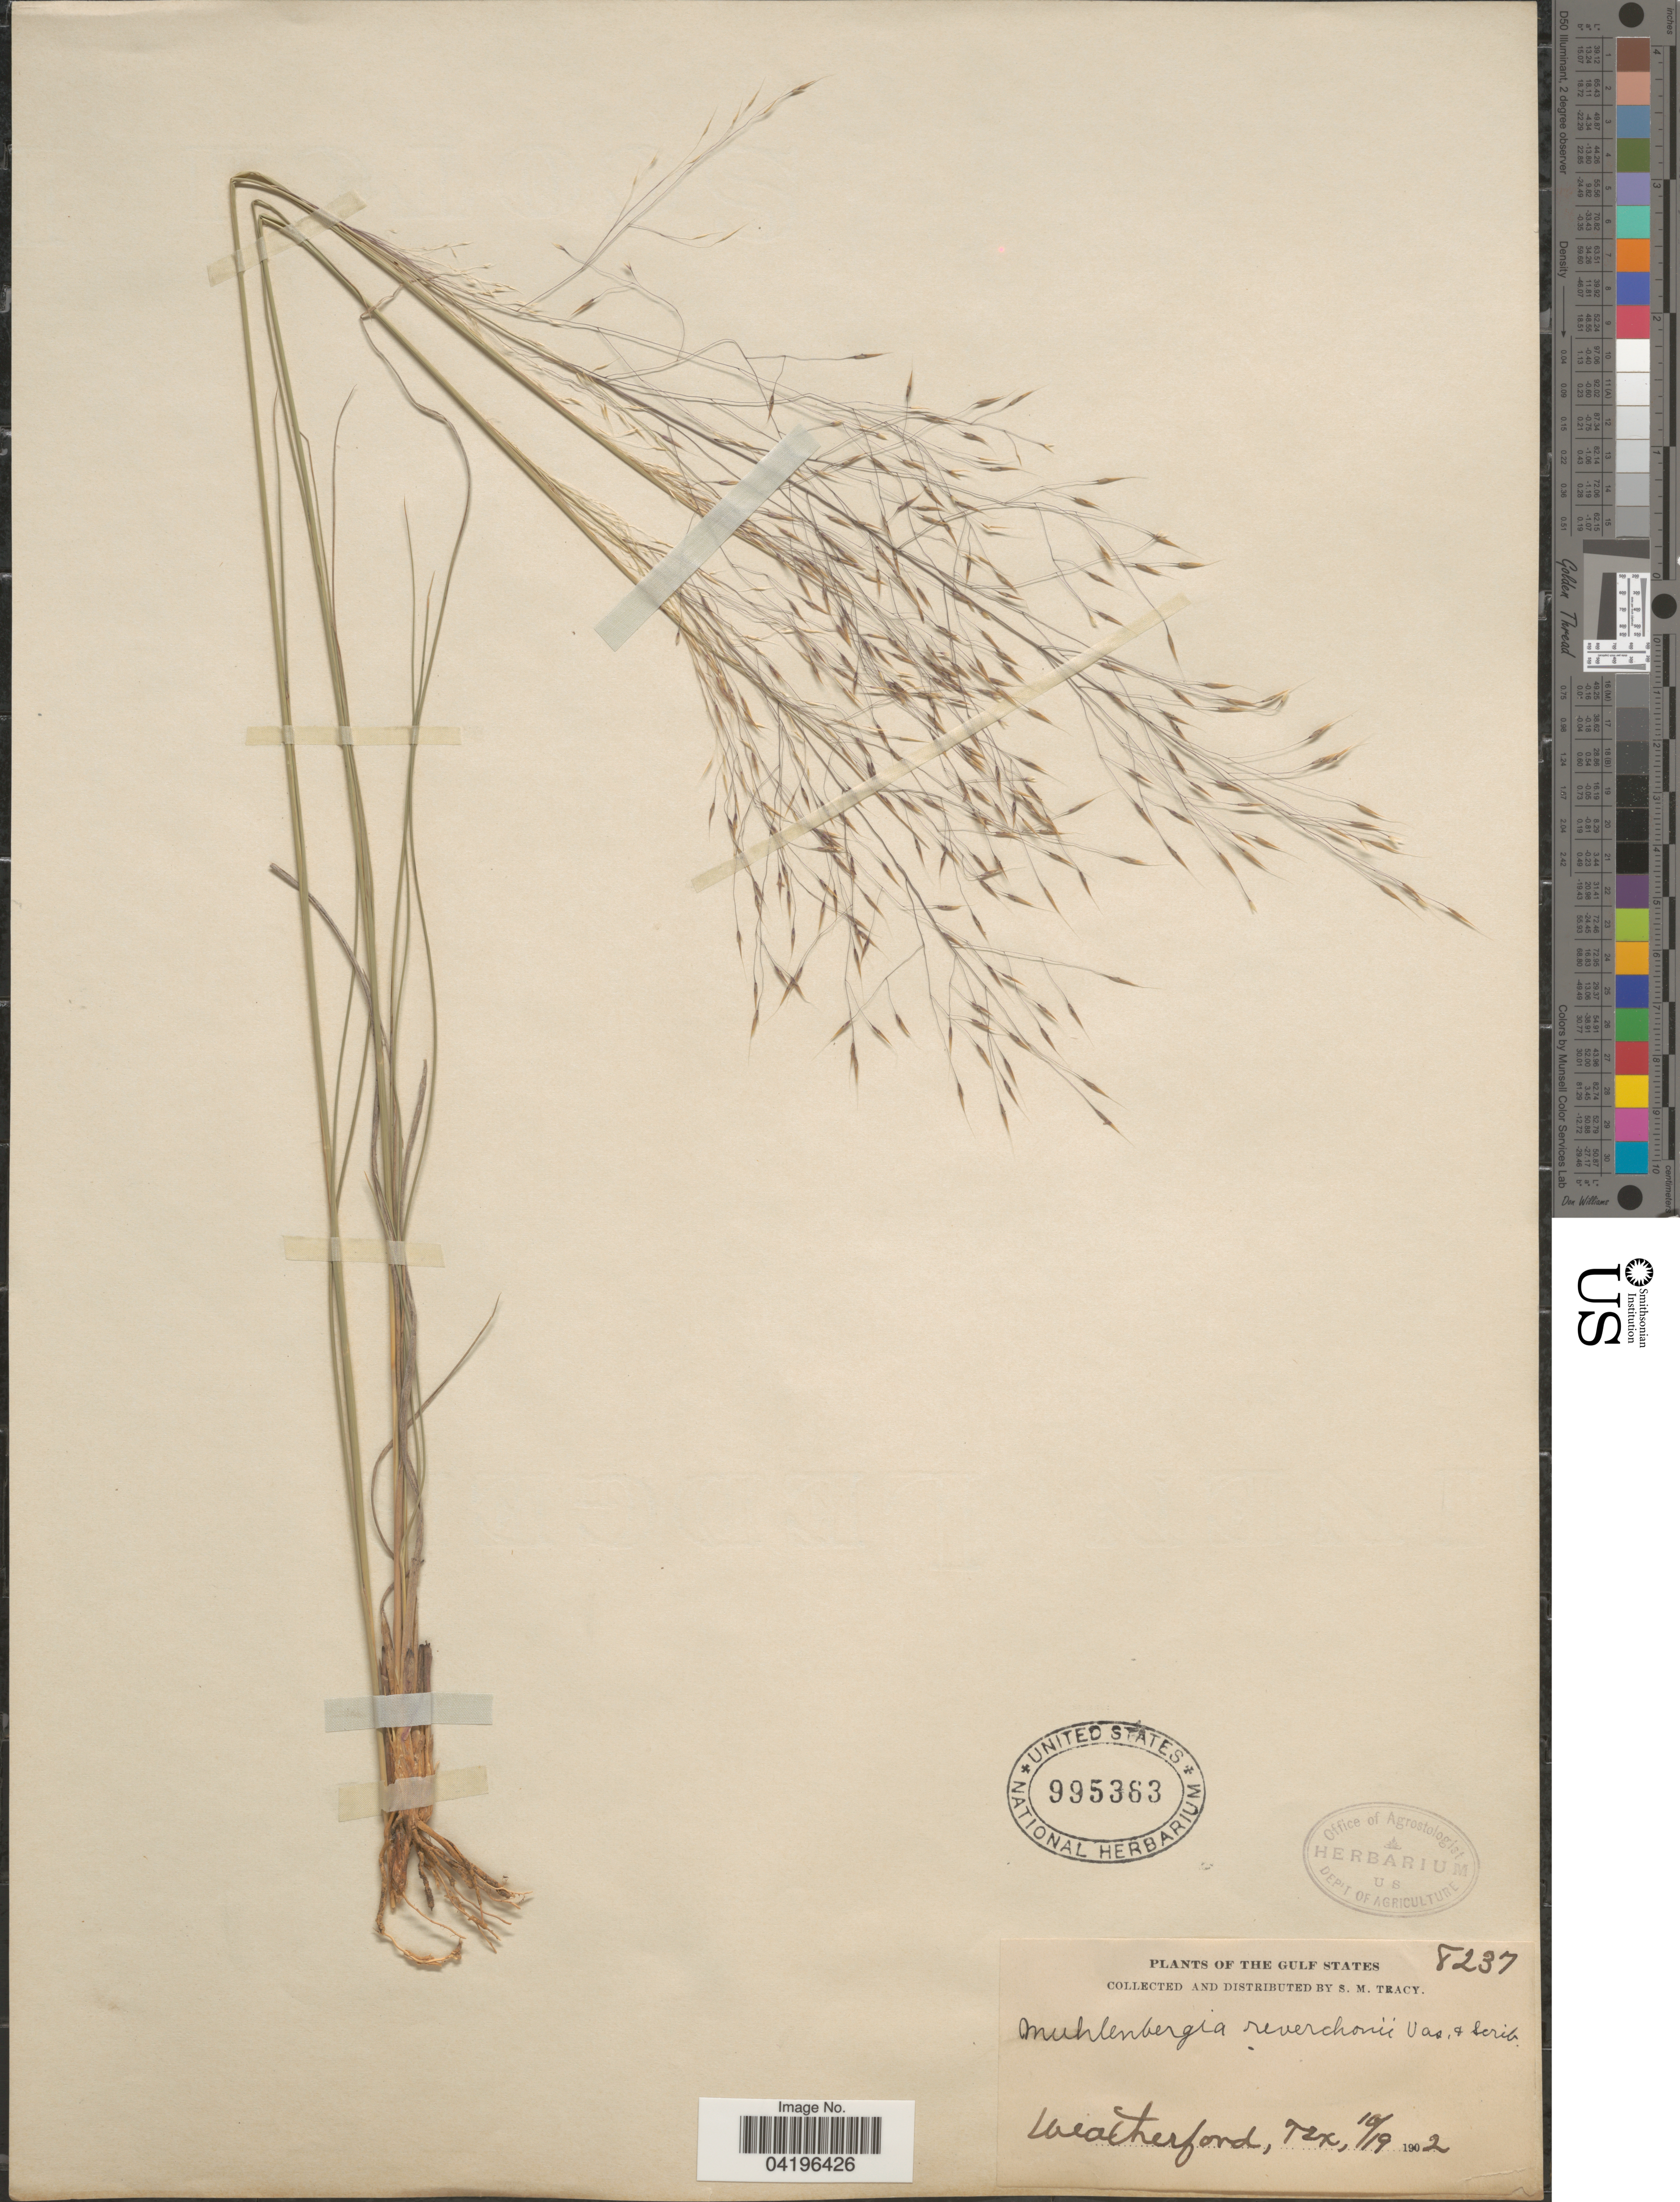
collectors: S. M. Tracy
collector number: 8237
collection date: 1902-10-19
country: United States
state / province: Texas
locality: The Gulf States. Weatherford.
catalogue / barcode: US 995363